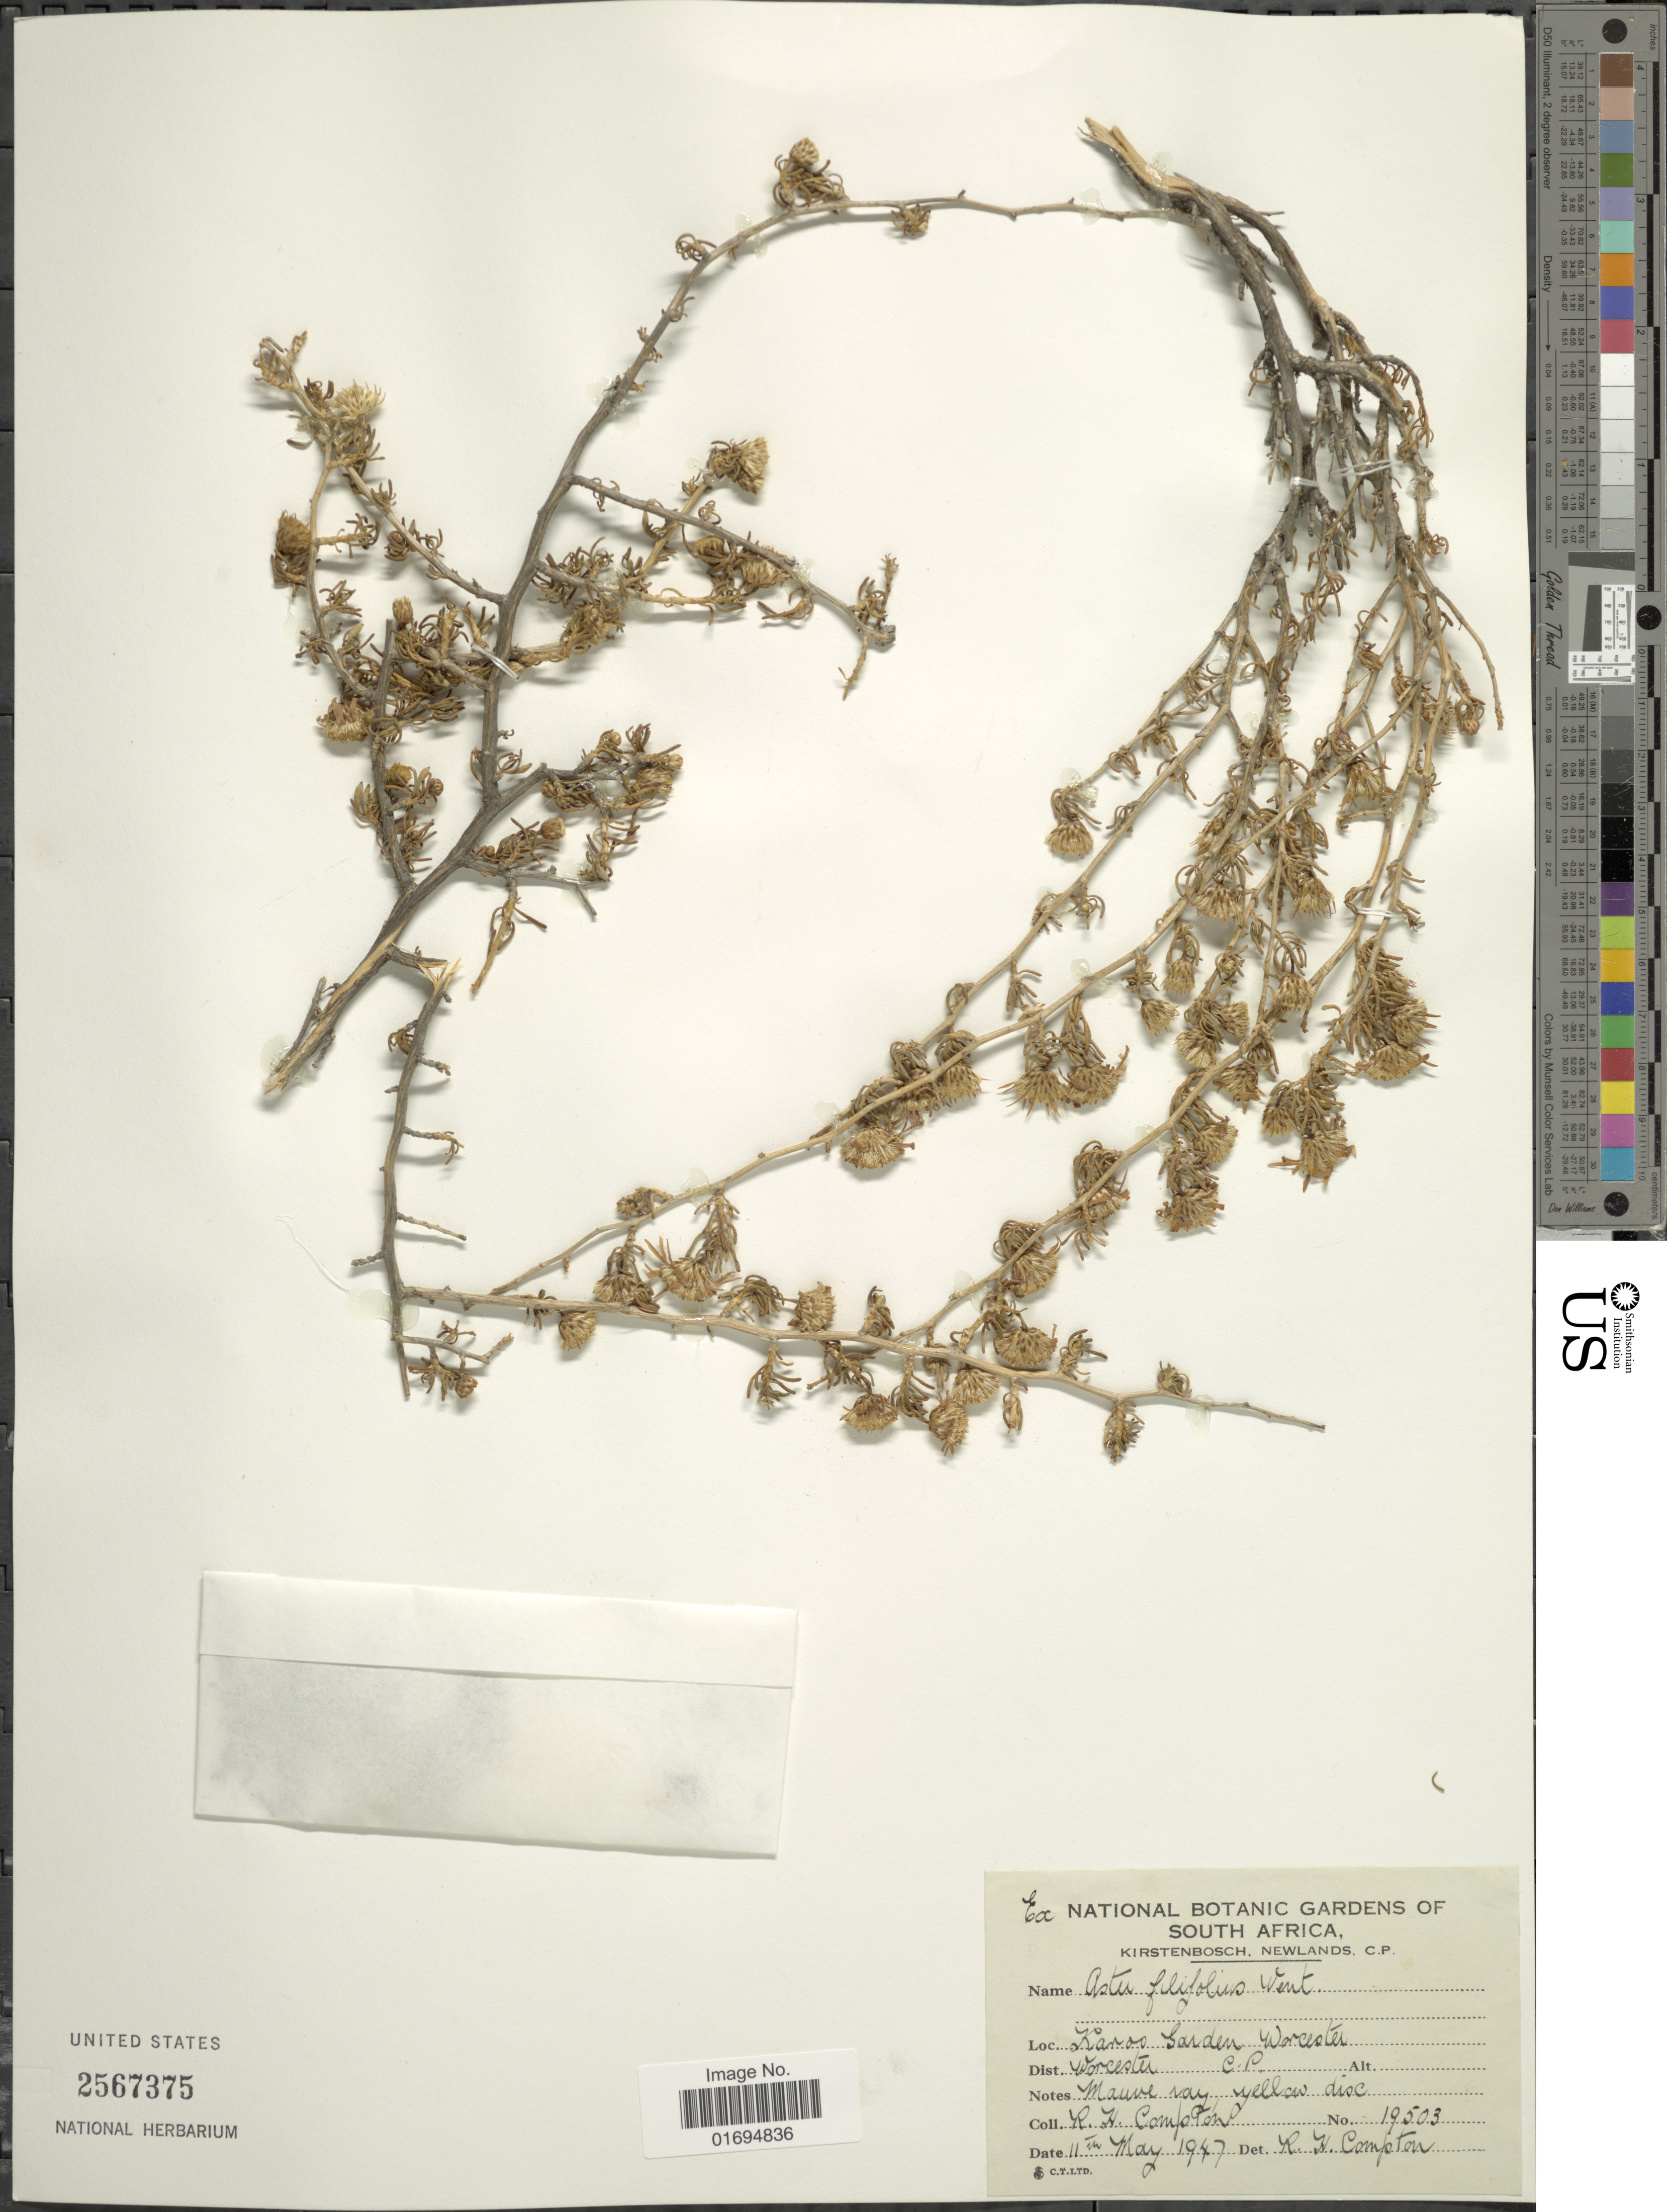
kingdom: Plantae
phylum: Tracheophyta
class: Magnoliopsida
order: Asterales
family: Asteraceae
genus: Felicia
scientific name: Felicia filifolia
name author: (Vent.) Burtt Davy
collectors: R. H. Compton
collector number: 19503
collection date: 1947-05-11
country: South Africa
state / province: Western Cape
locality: Karoo Garden, Warcester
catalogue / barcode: US 2567375